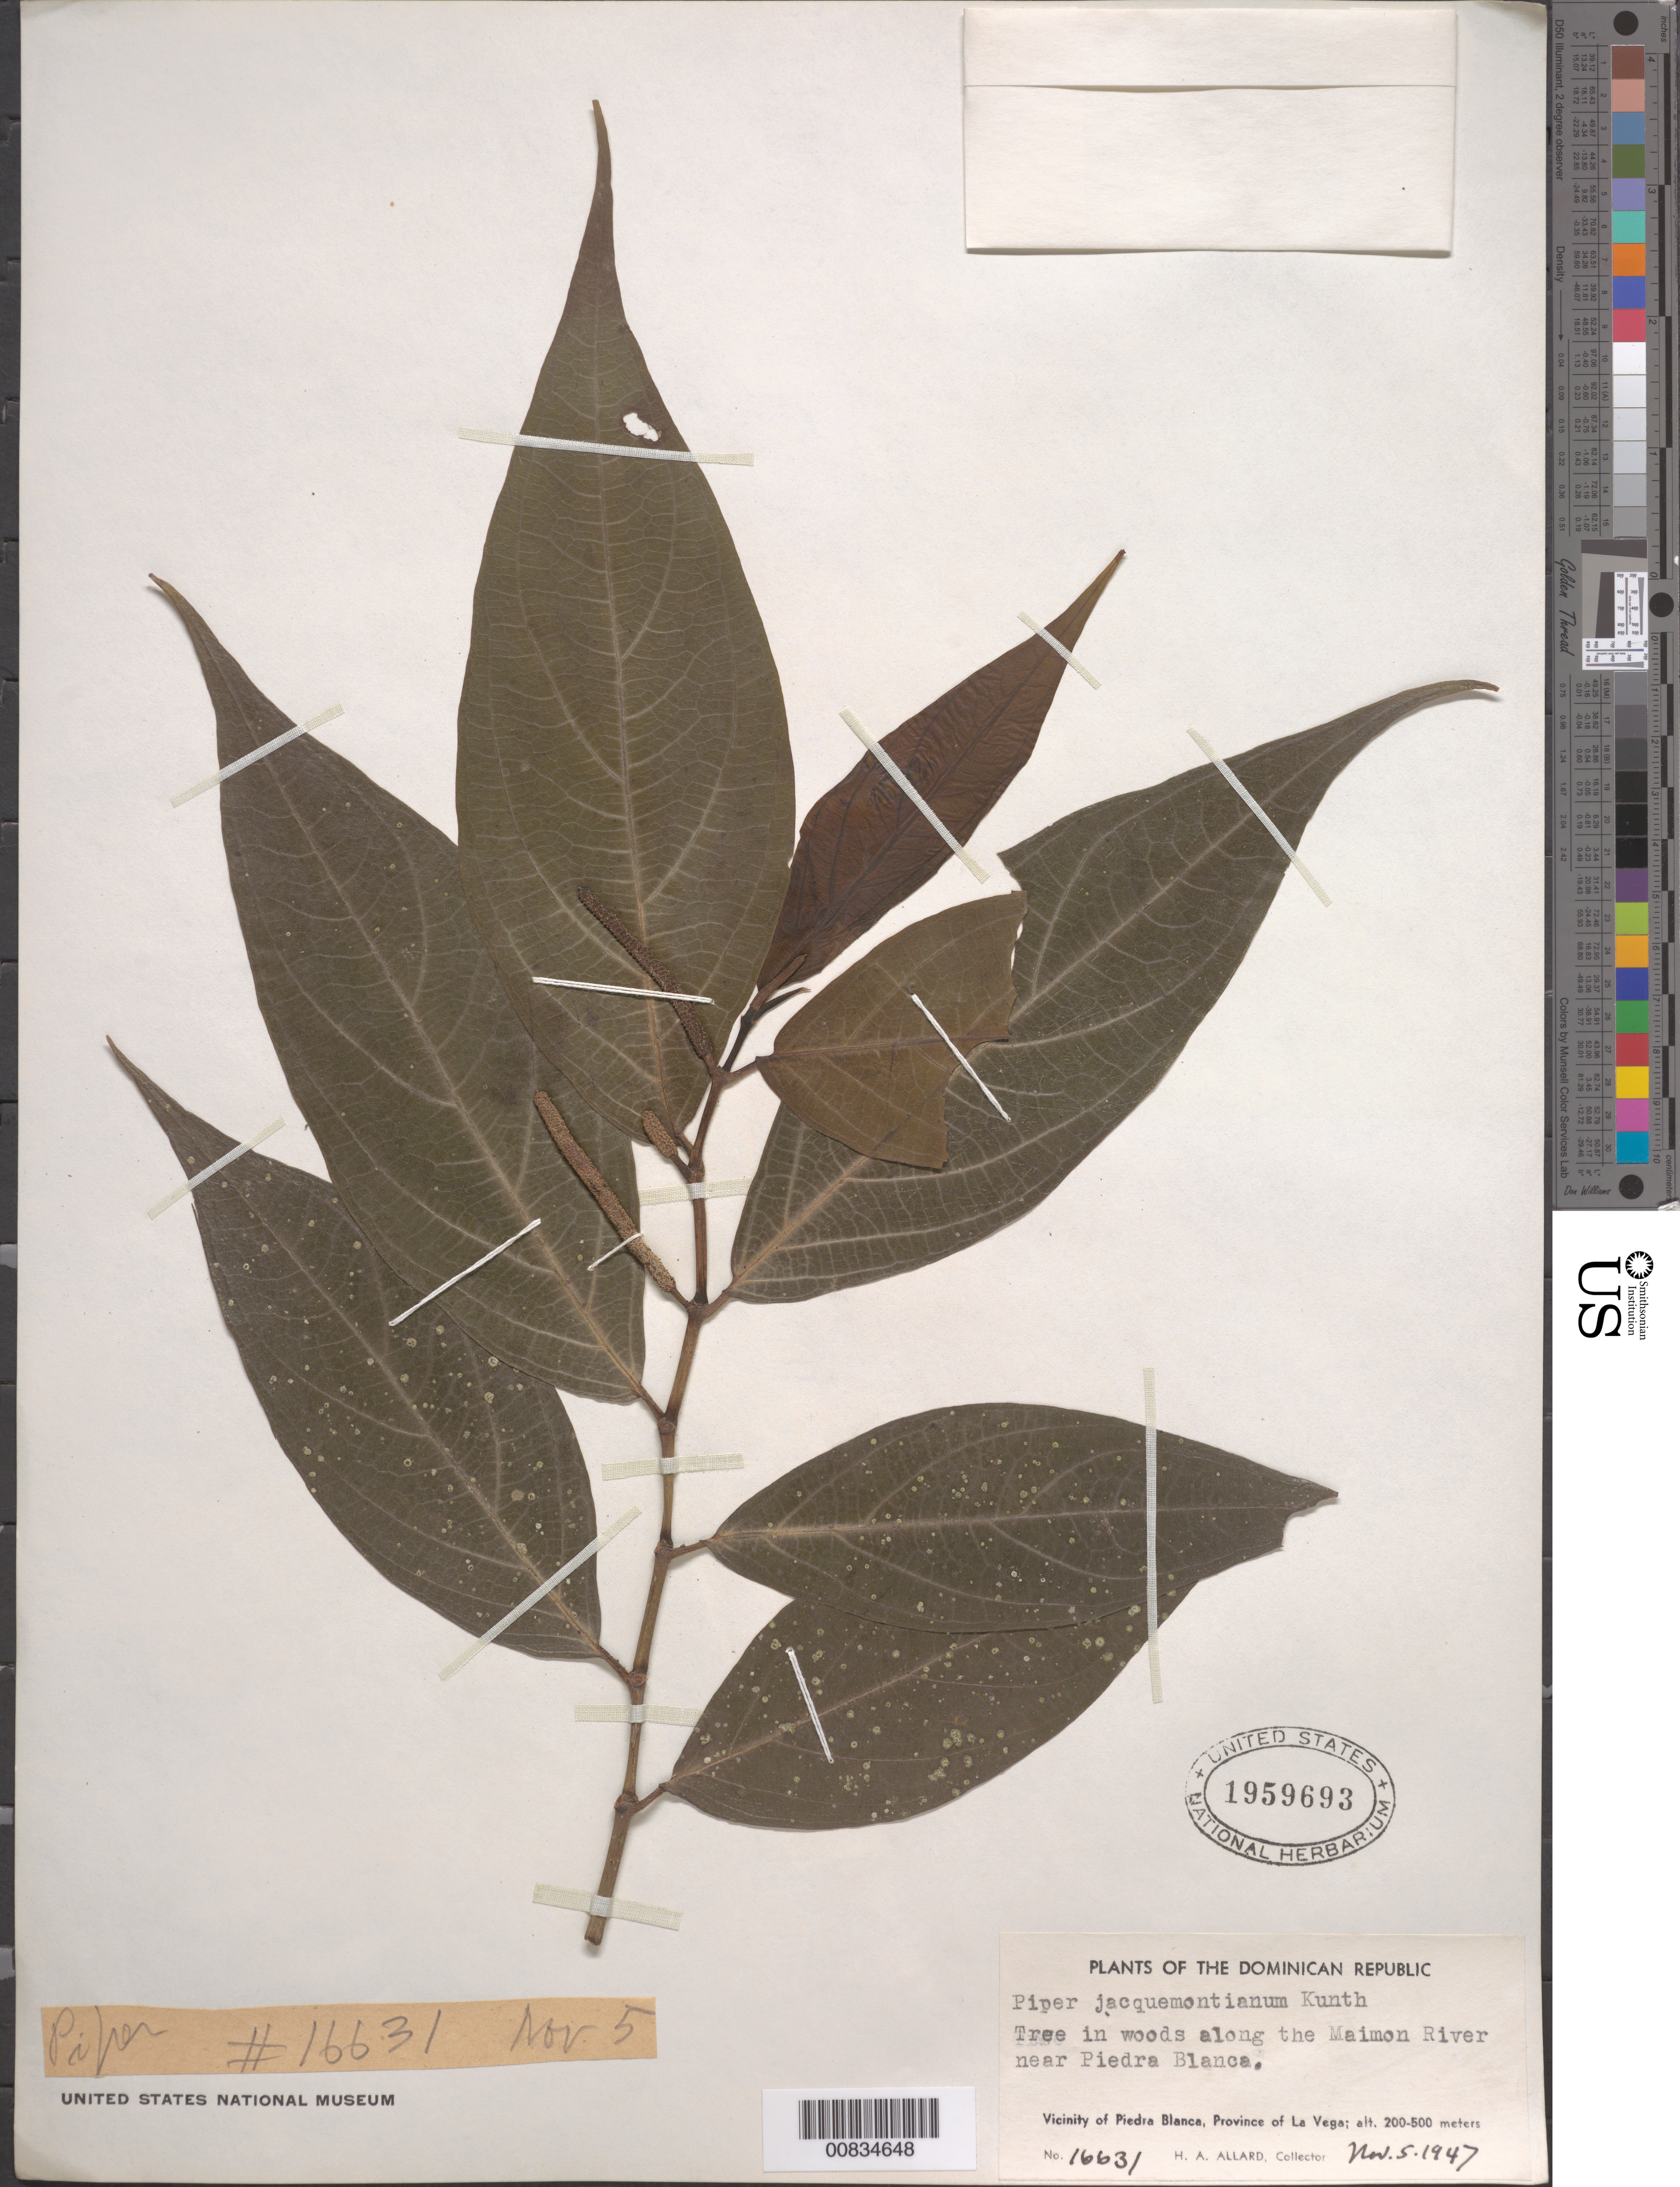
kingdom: Plantae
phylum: Tracheophyta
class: Magnoliopsida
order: Piperales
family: Piperaceae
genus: Piper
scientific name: Piper jacquemontianum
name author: Kunth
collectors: H. A. Allard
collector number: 16631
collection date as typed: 05 Nov 1947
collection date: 1947-11-05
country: Dominican Republic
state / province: La Vega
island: Hispaniola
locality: Vicinity of Piedra Blanca. In woods along the Maimon River near Piedra Blanca.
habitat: In woods along the river.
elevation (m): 200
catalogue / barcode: US 1959693